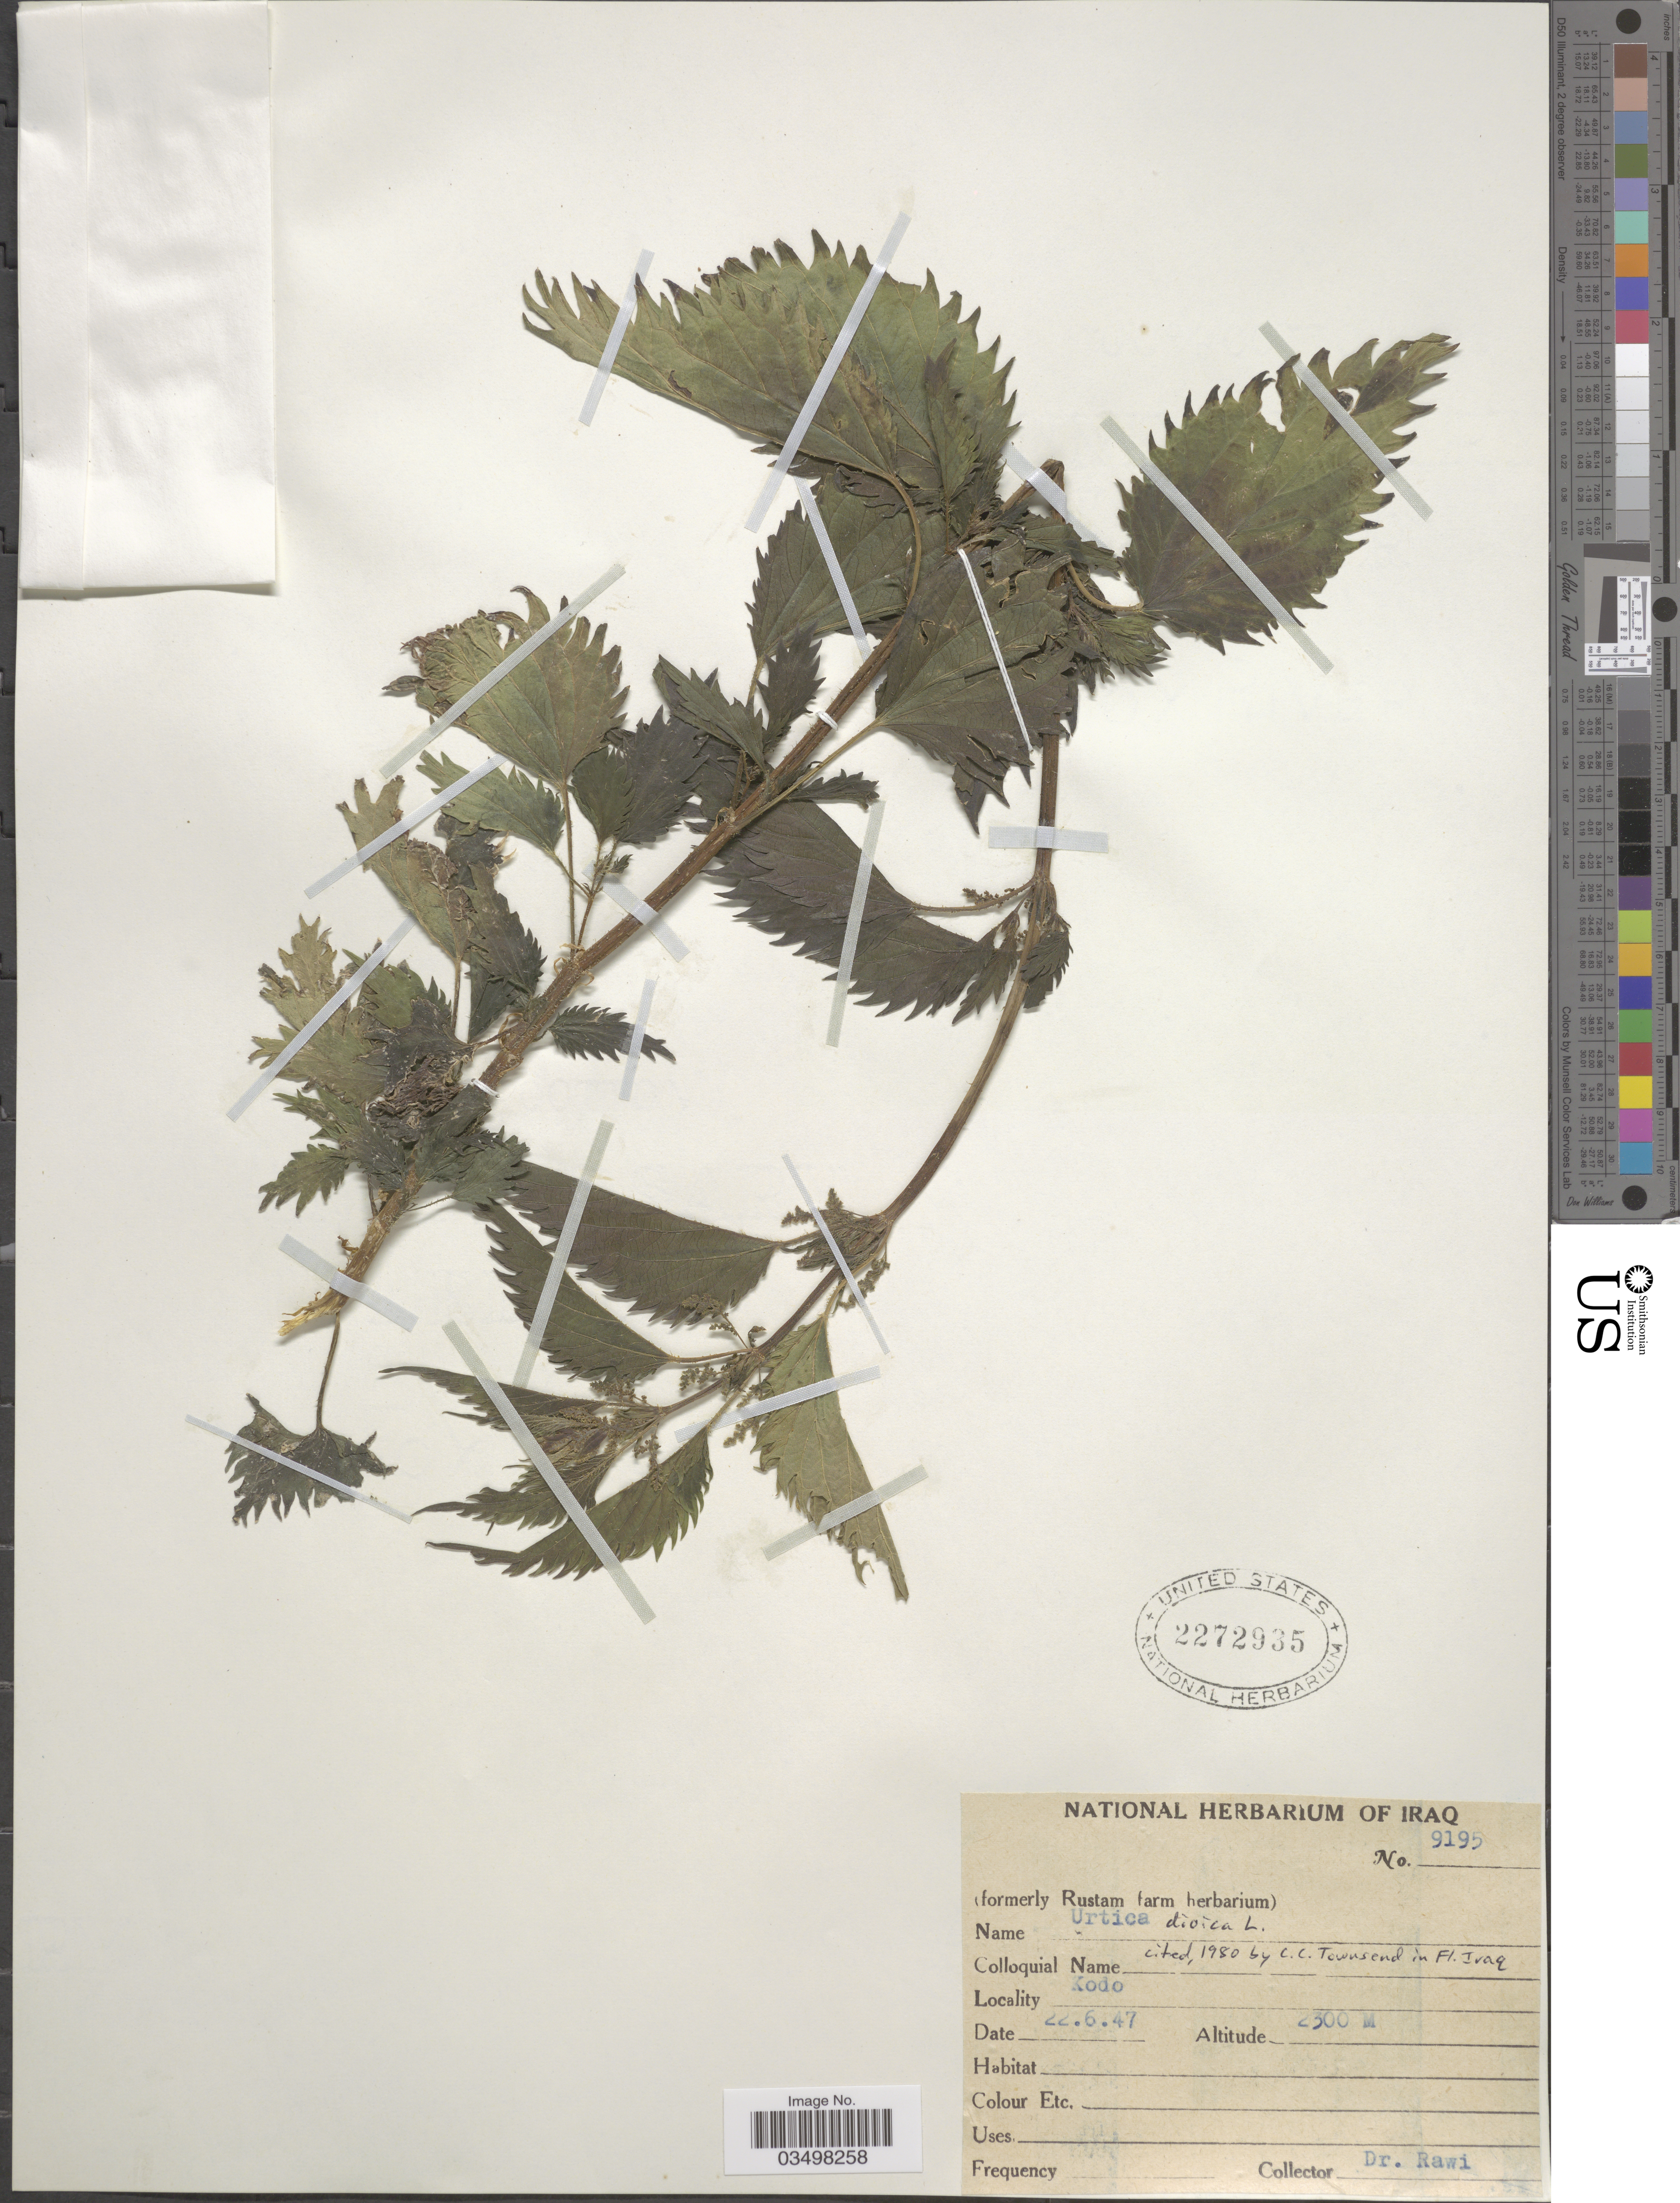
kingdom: Plantae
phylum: Tracheophyta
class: Magnoliopsida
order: Rosales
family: Urticaceae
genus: Urtica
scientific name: Urtica dioica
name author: L.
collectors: -. Rawi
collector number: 9195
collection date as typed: Transcribed d/m/y: 22/6/47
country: Iraq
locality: Kodo.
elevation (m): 2300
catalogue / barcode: US 2272935